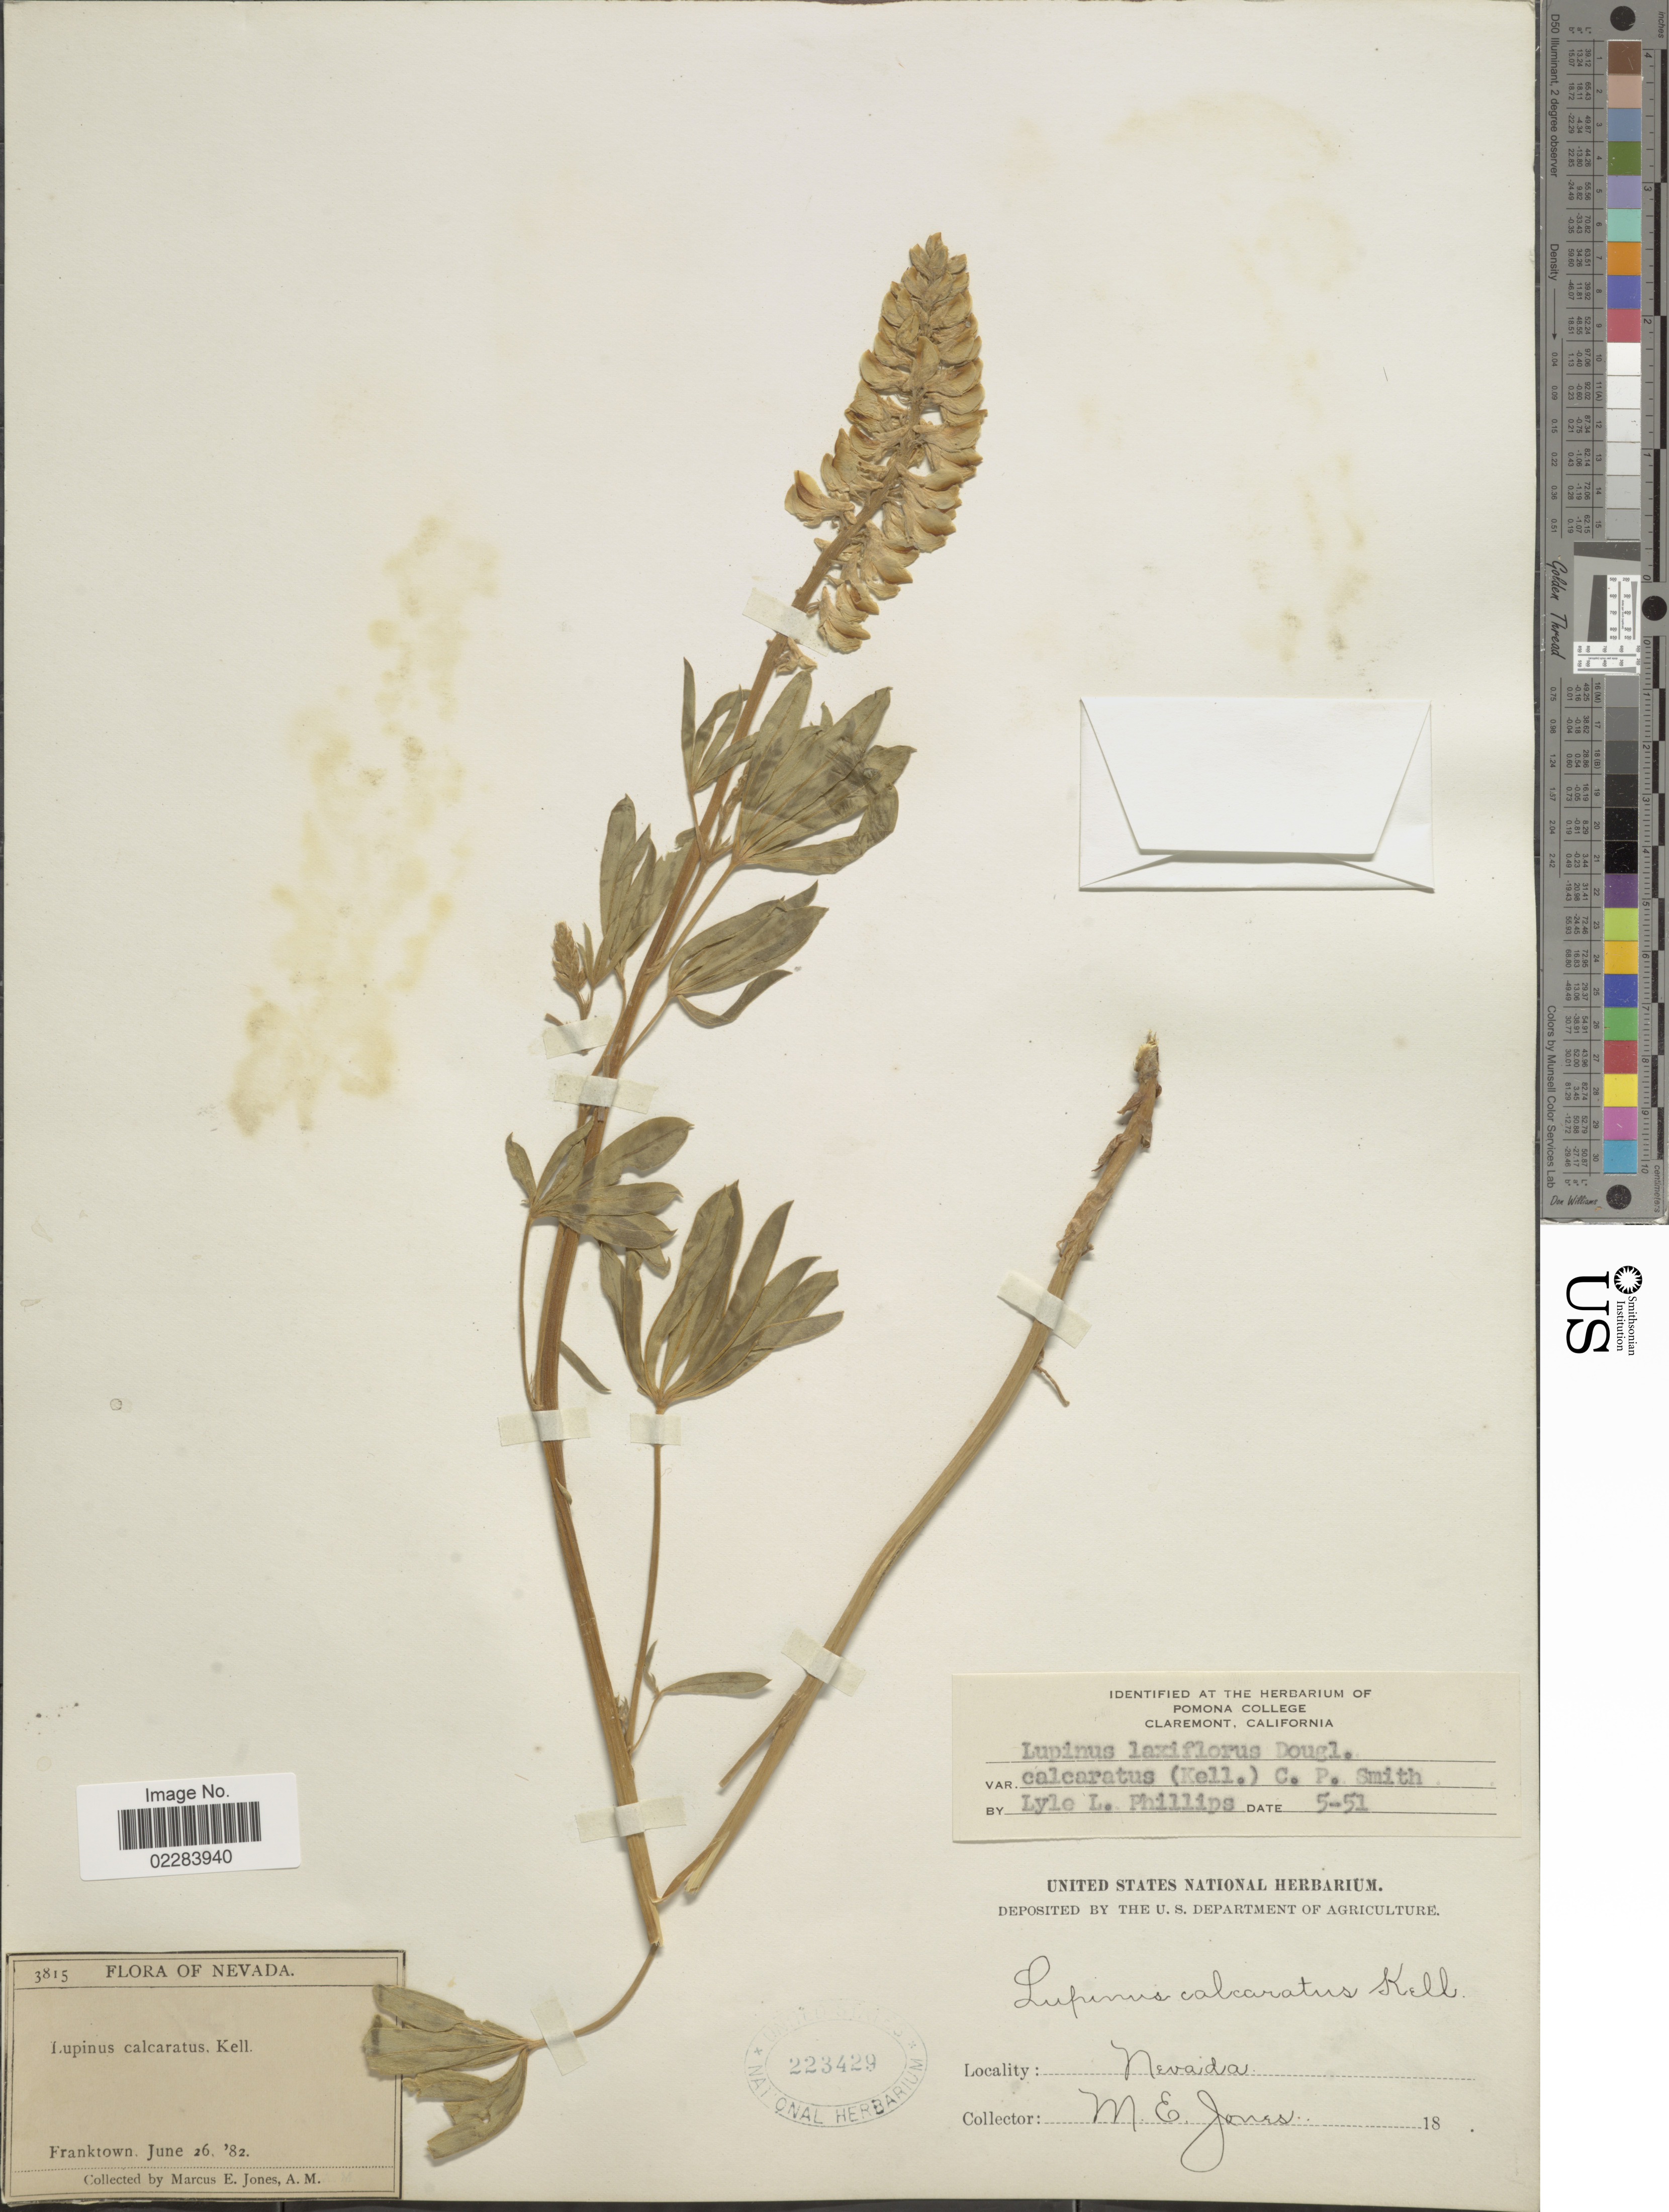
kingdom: Plantae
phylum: Tracheophyta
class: Magnoliopsida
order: Fabales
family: Fabaceae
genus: Lupinus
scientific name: Lupinus arbustus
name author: Lindl.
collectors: M. E. Jones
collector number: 3815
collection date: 1882-06-26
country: United States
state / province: Nevada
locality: Franktown.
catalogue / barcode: US 223429